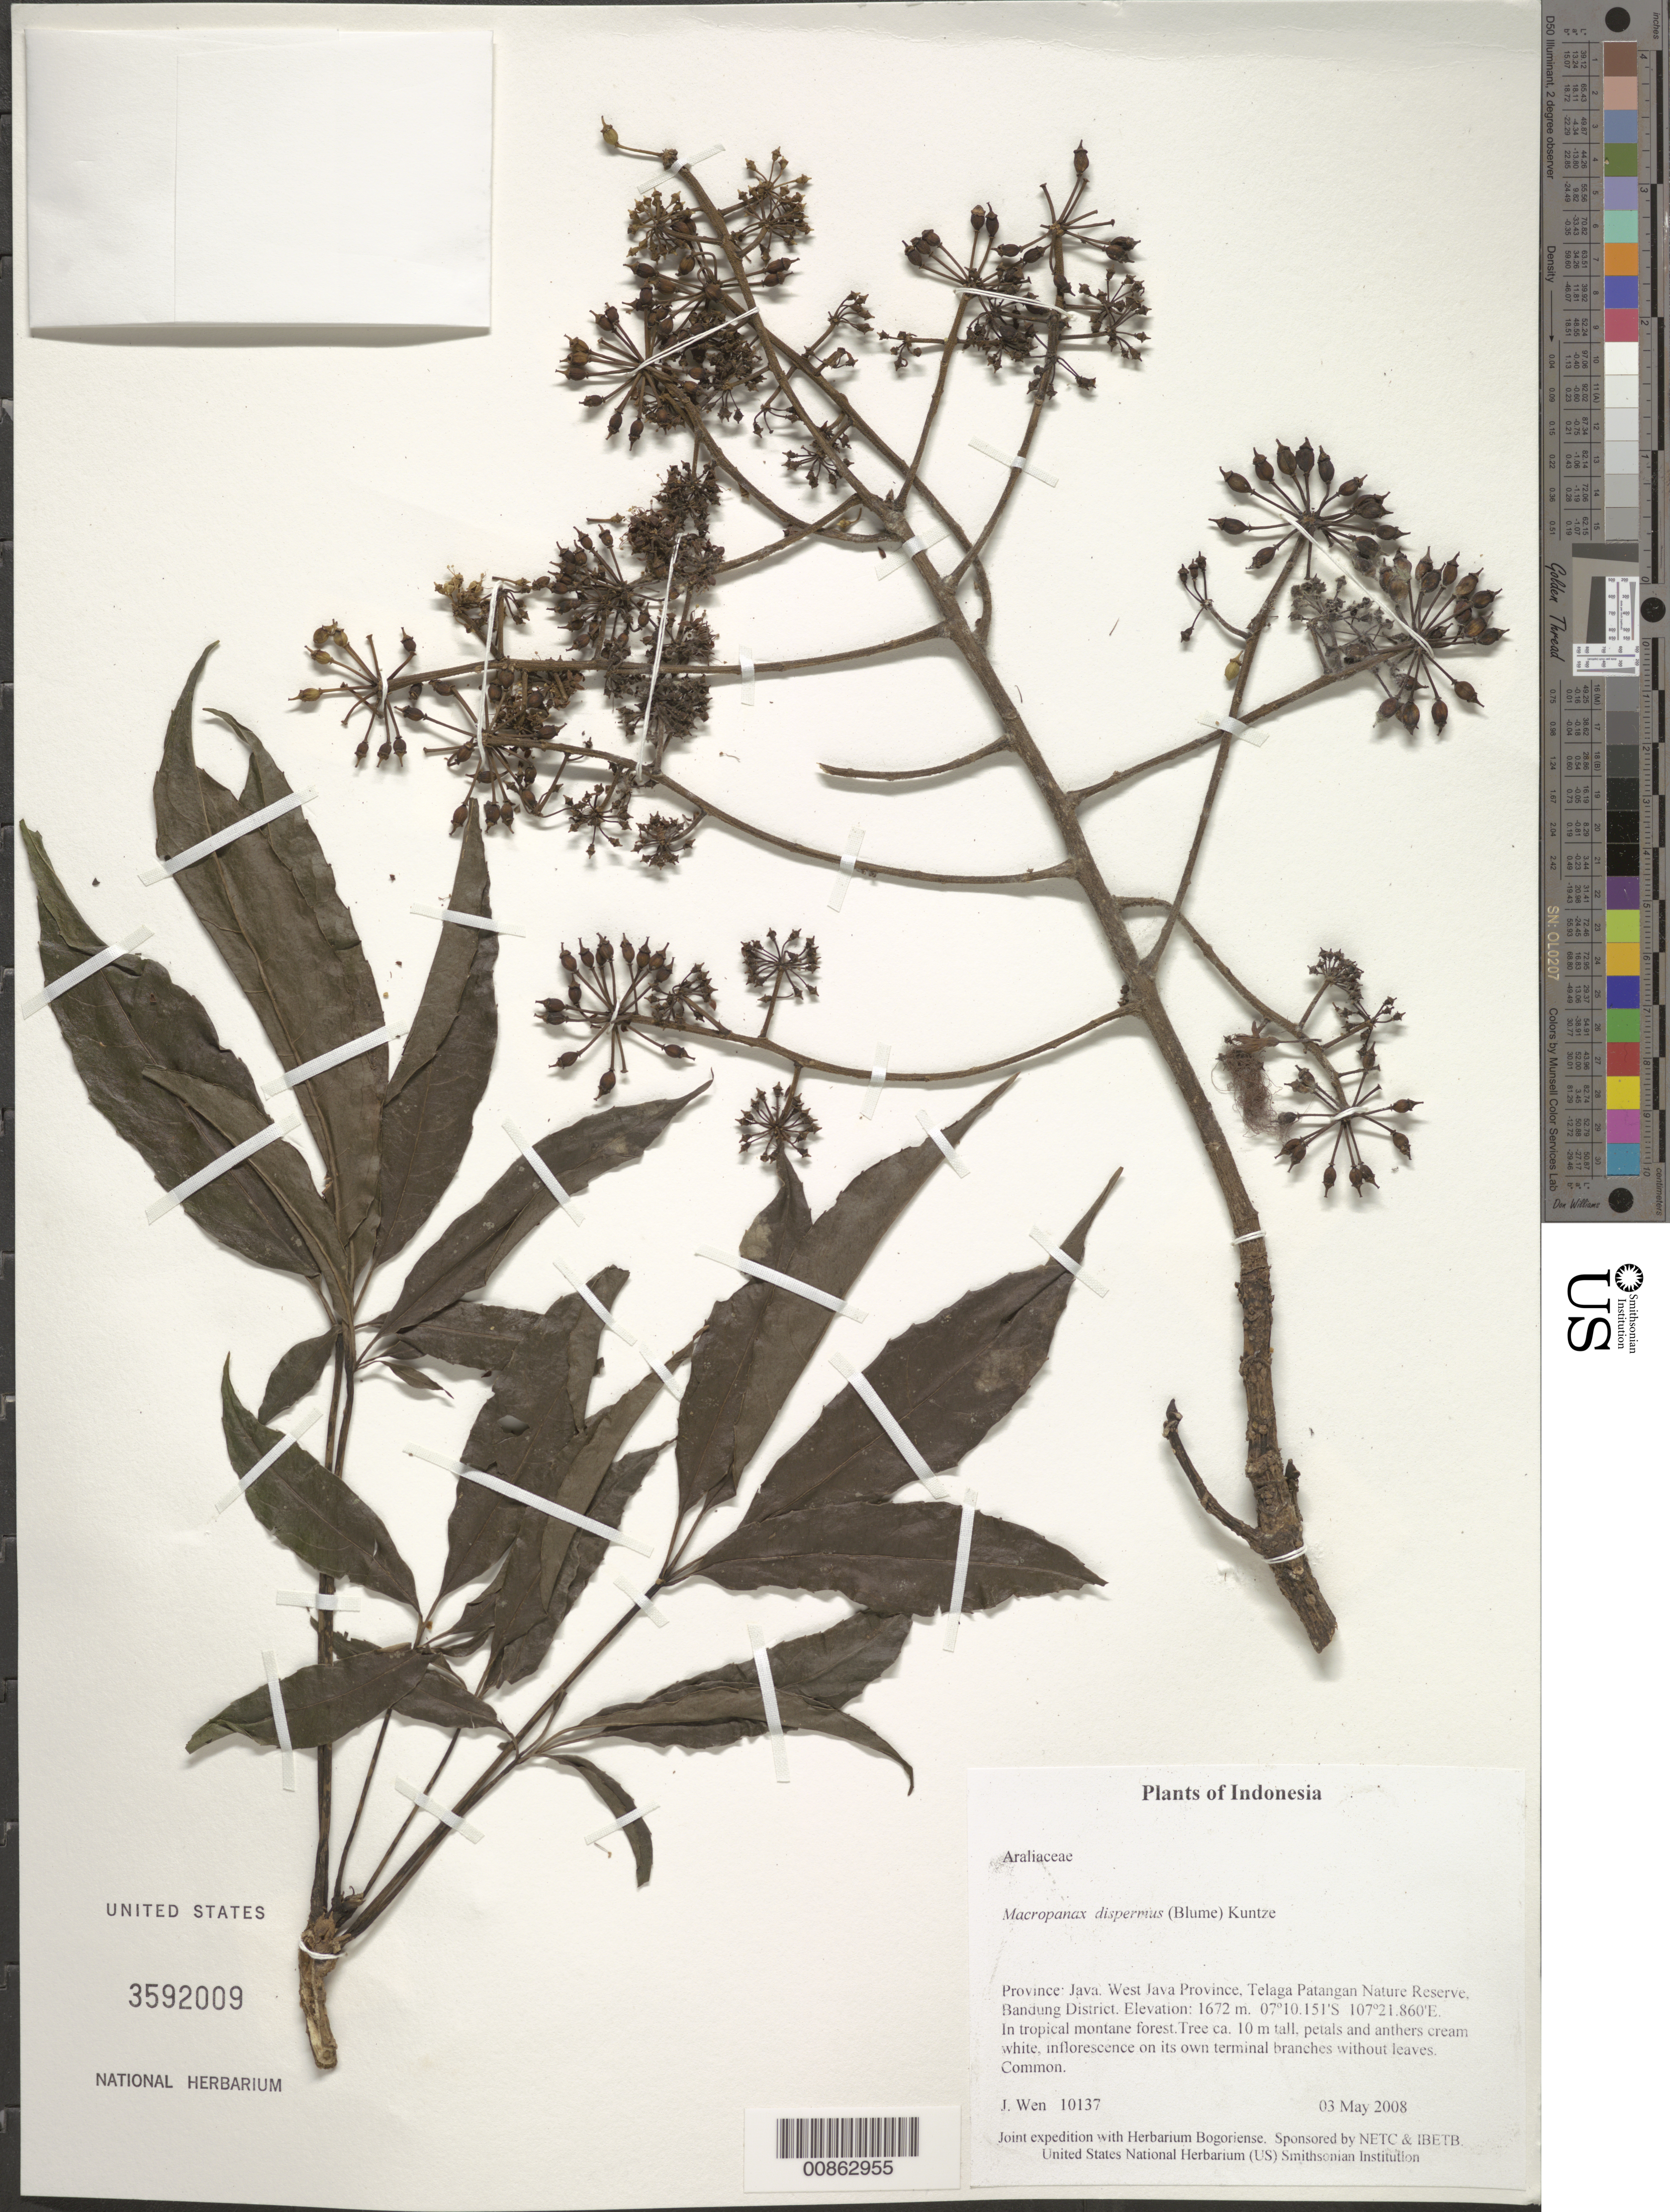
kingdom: Plantae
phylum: Tracheophyta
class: Magnoliopsida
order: Apiales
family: Araliaceae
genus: Macropanax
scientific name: Macropanax dispermus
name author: (Blume) Kuntze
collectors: J. Wen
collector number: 10137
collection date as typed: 03 May 2008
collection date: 2008-05-03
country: Indonesia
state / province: Java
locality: West Java Province, Telaga Patangan Nature Reserve, Bandung District.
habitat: In tropical montane forest.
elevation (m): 1672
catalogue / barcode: US 3592009